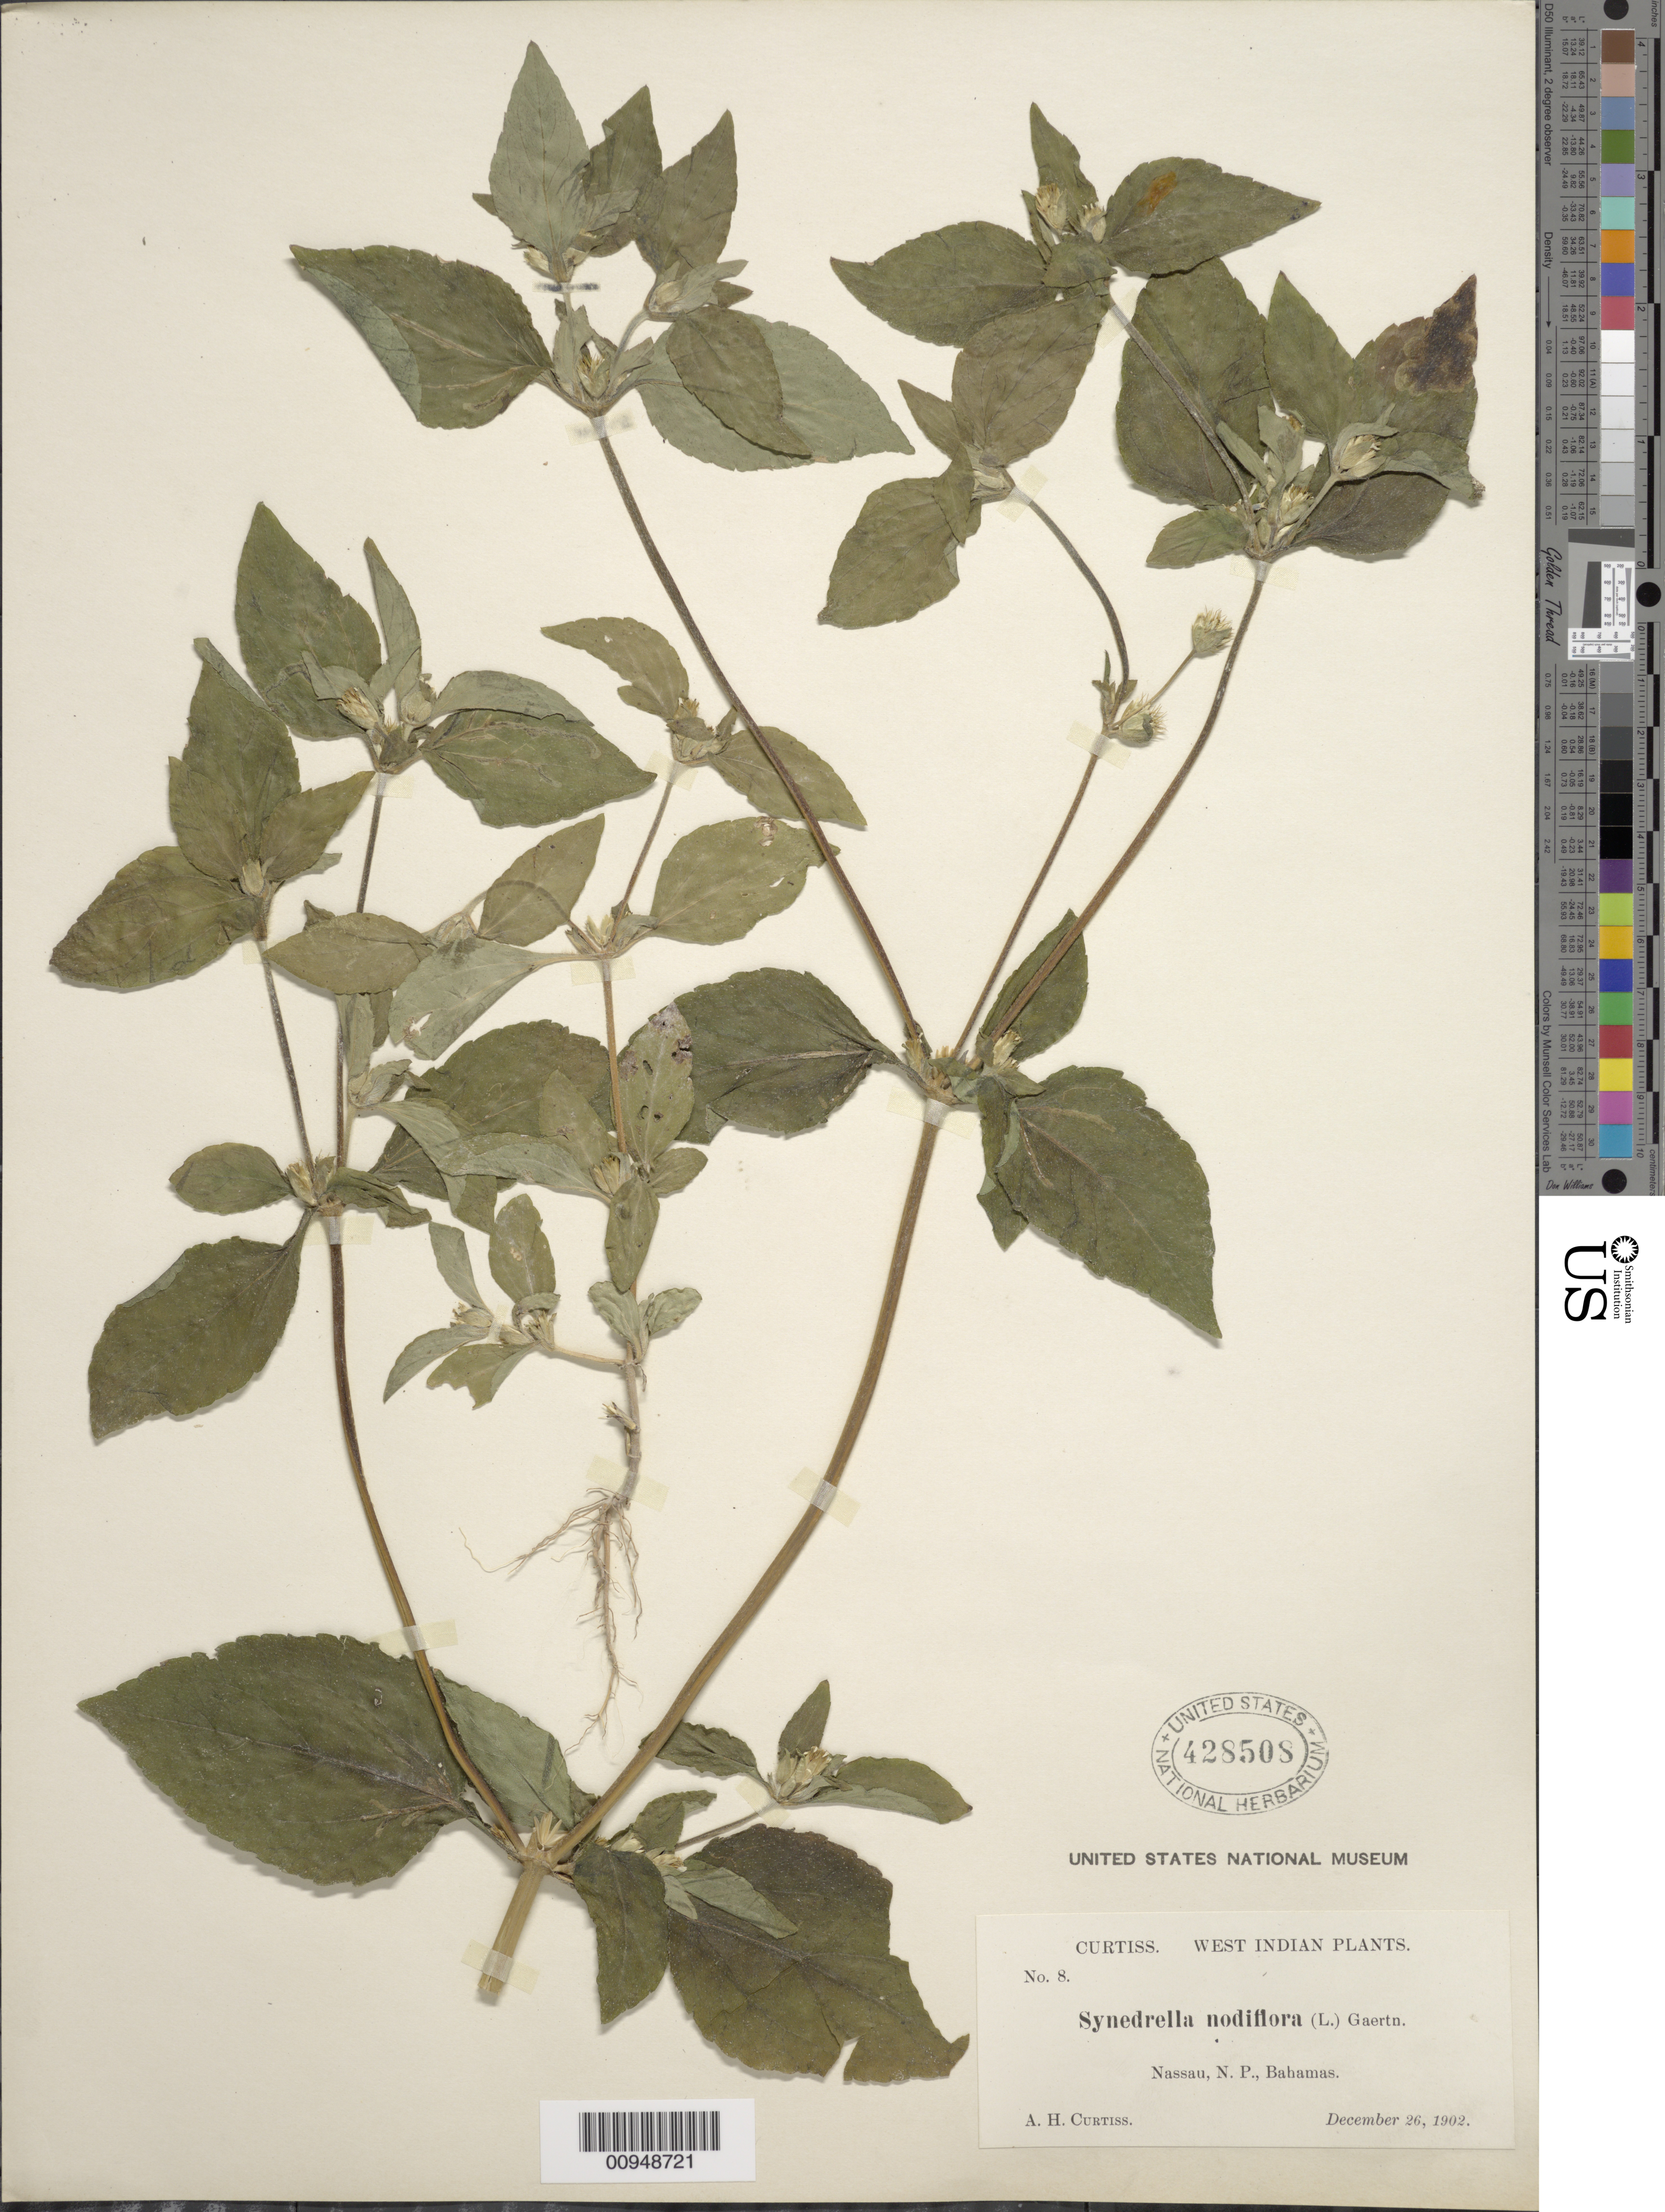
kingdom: Plantae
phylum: Tracheophyta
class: Magnoliopsida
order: Asterales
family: Asteraceae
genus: Synedrella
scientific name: Synedrella nodiflora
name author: (L.) Gaertn.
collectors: A. H. Curtiss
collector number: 8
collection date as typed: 26 Dec 1902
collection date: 1902-12-26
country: Bahamas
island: New Providence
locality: Nassau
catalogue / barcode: US 428508